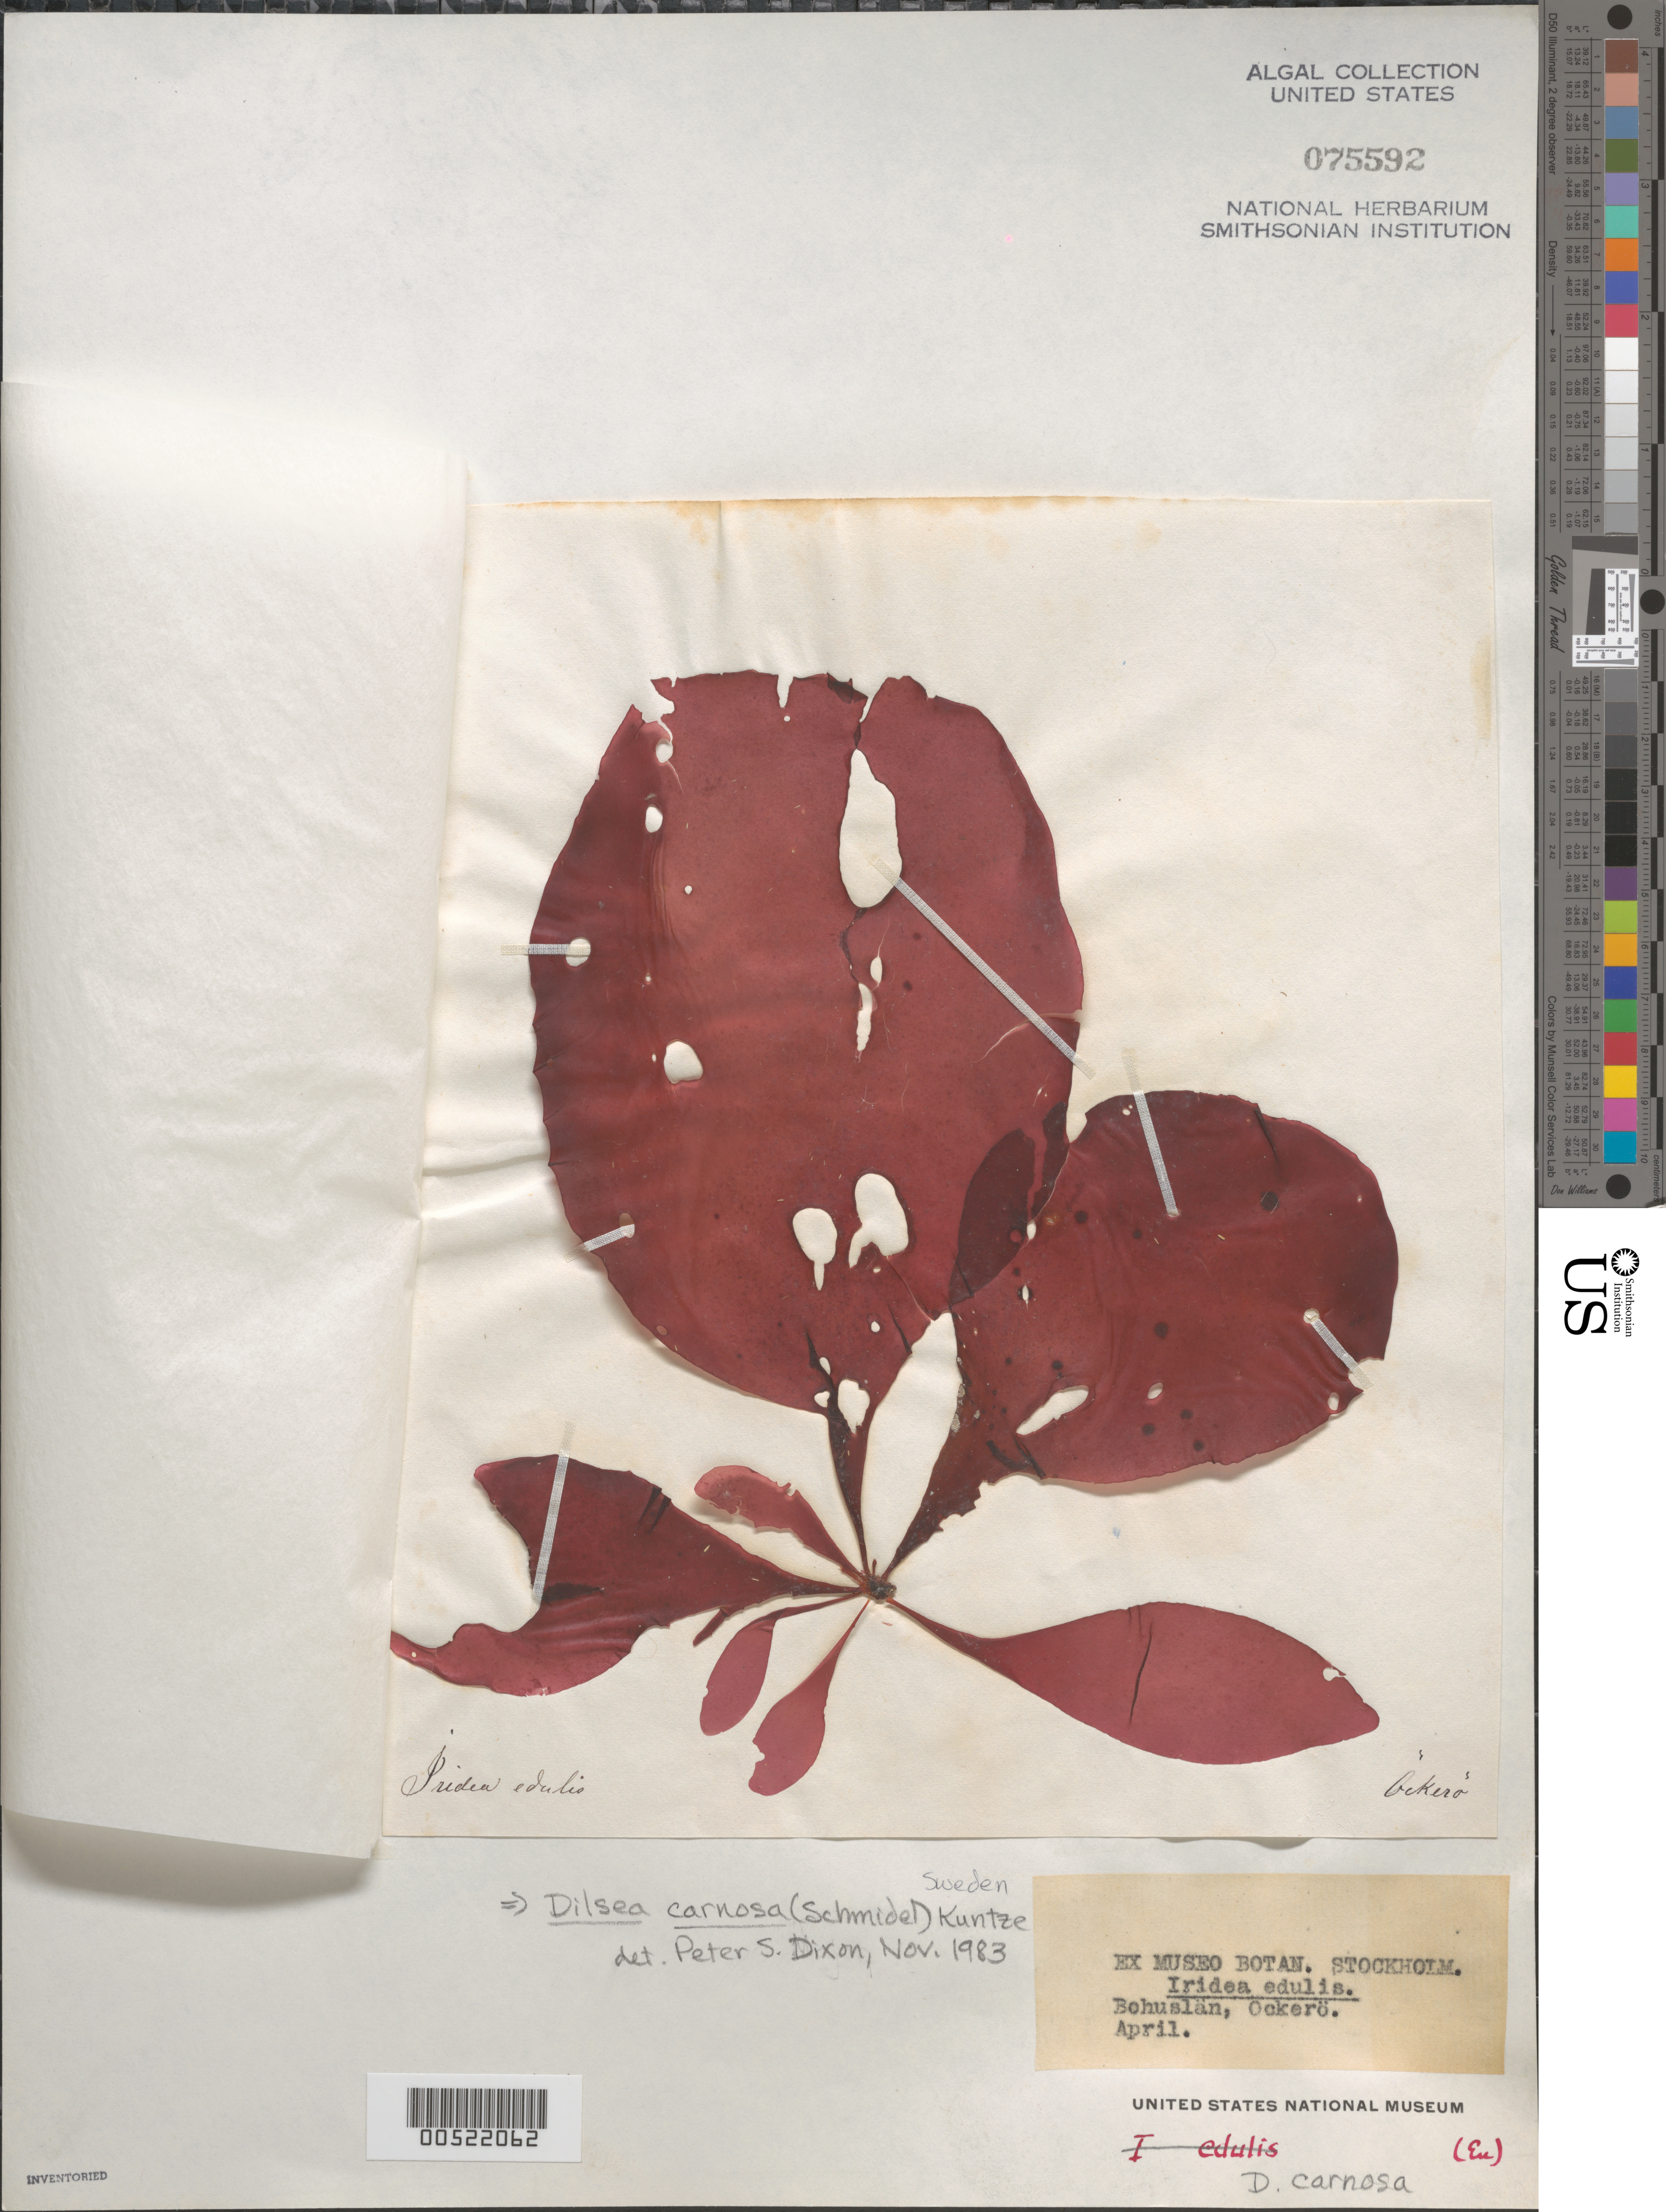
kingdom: Plantae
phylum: Rhodophyta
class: Florideophyceae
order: Gigartinales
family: Dumontiaceae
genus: Dilsea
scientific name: Dilsea carnosa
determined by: Dixon, P. S.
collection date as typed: Apr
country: Sweden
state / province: Västra Götaland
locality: Ockero, bohuslan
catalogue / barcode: US 75592